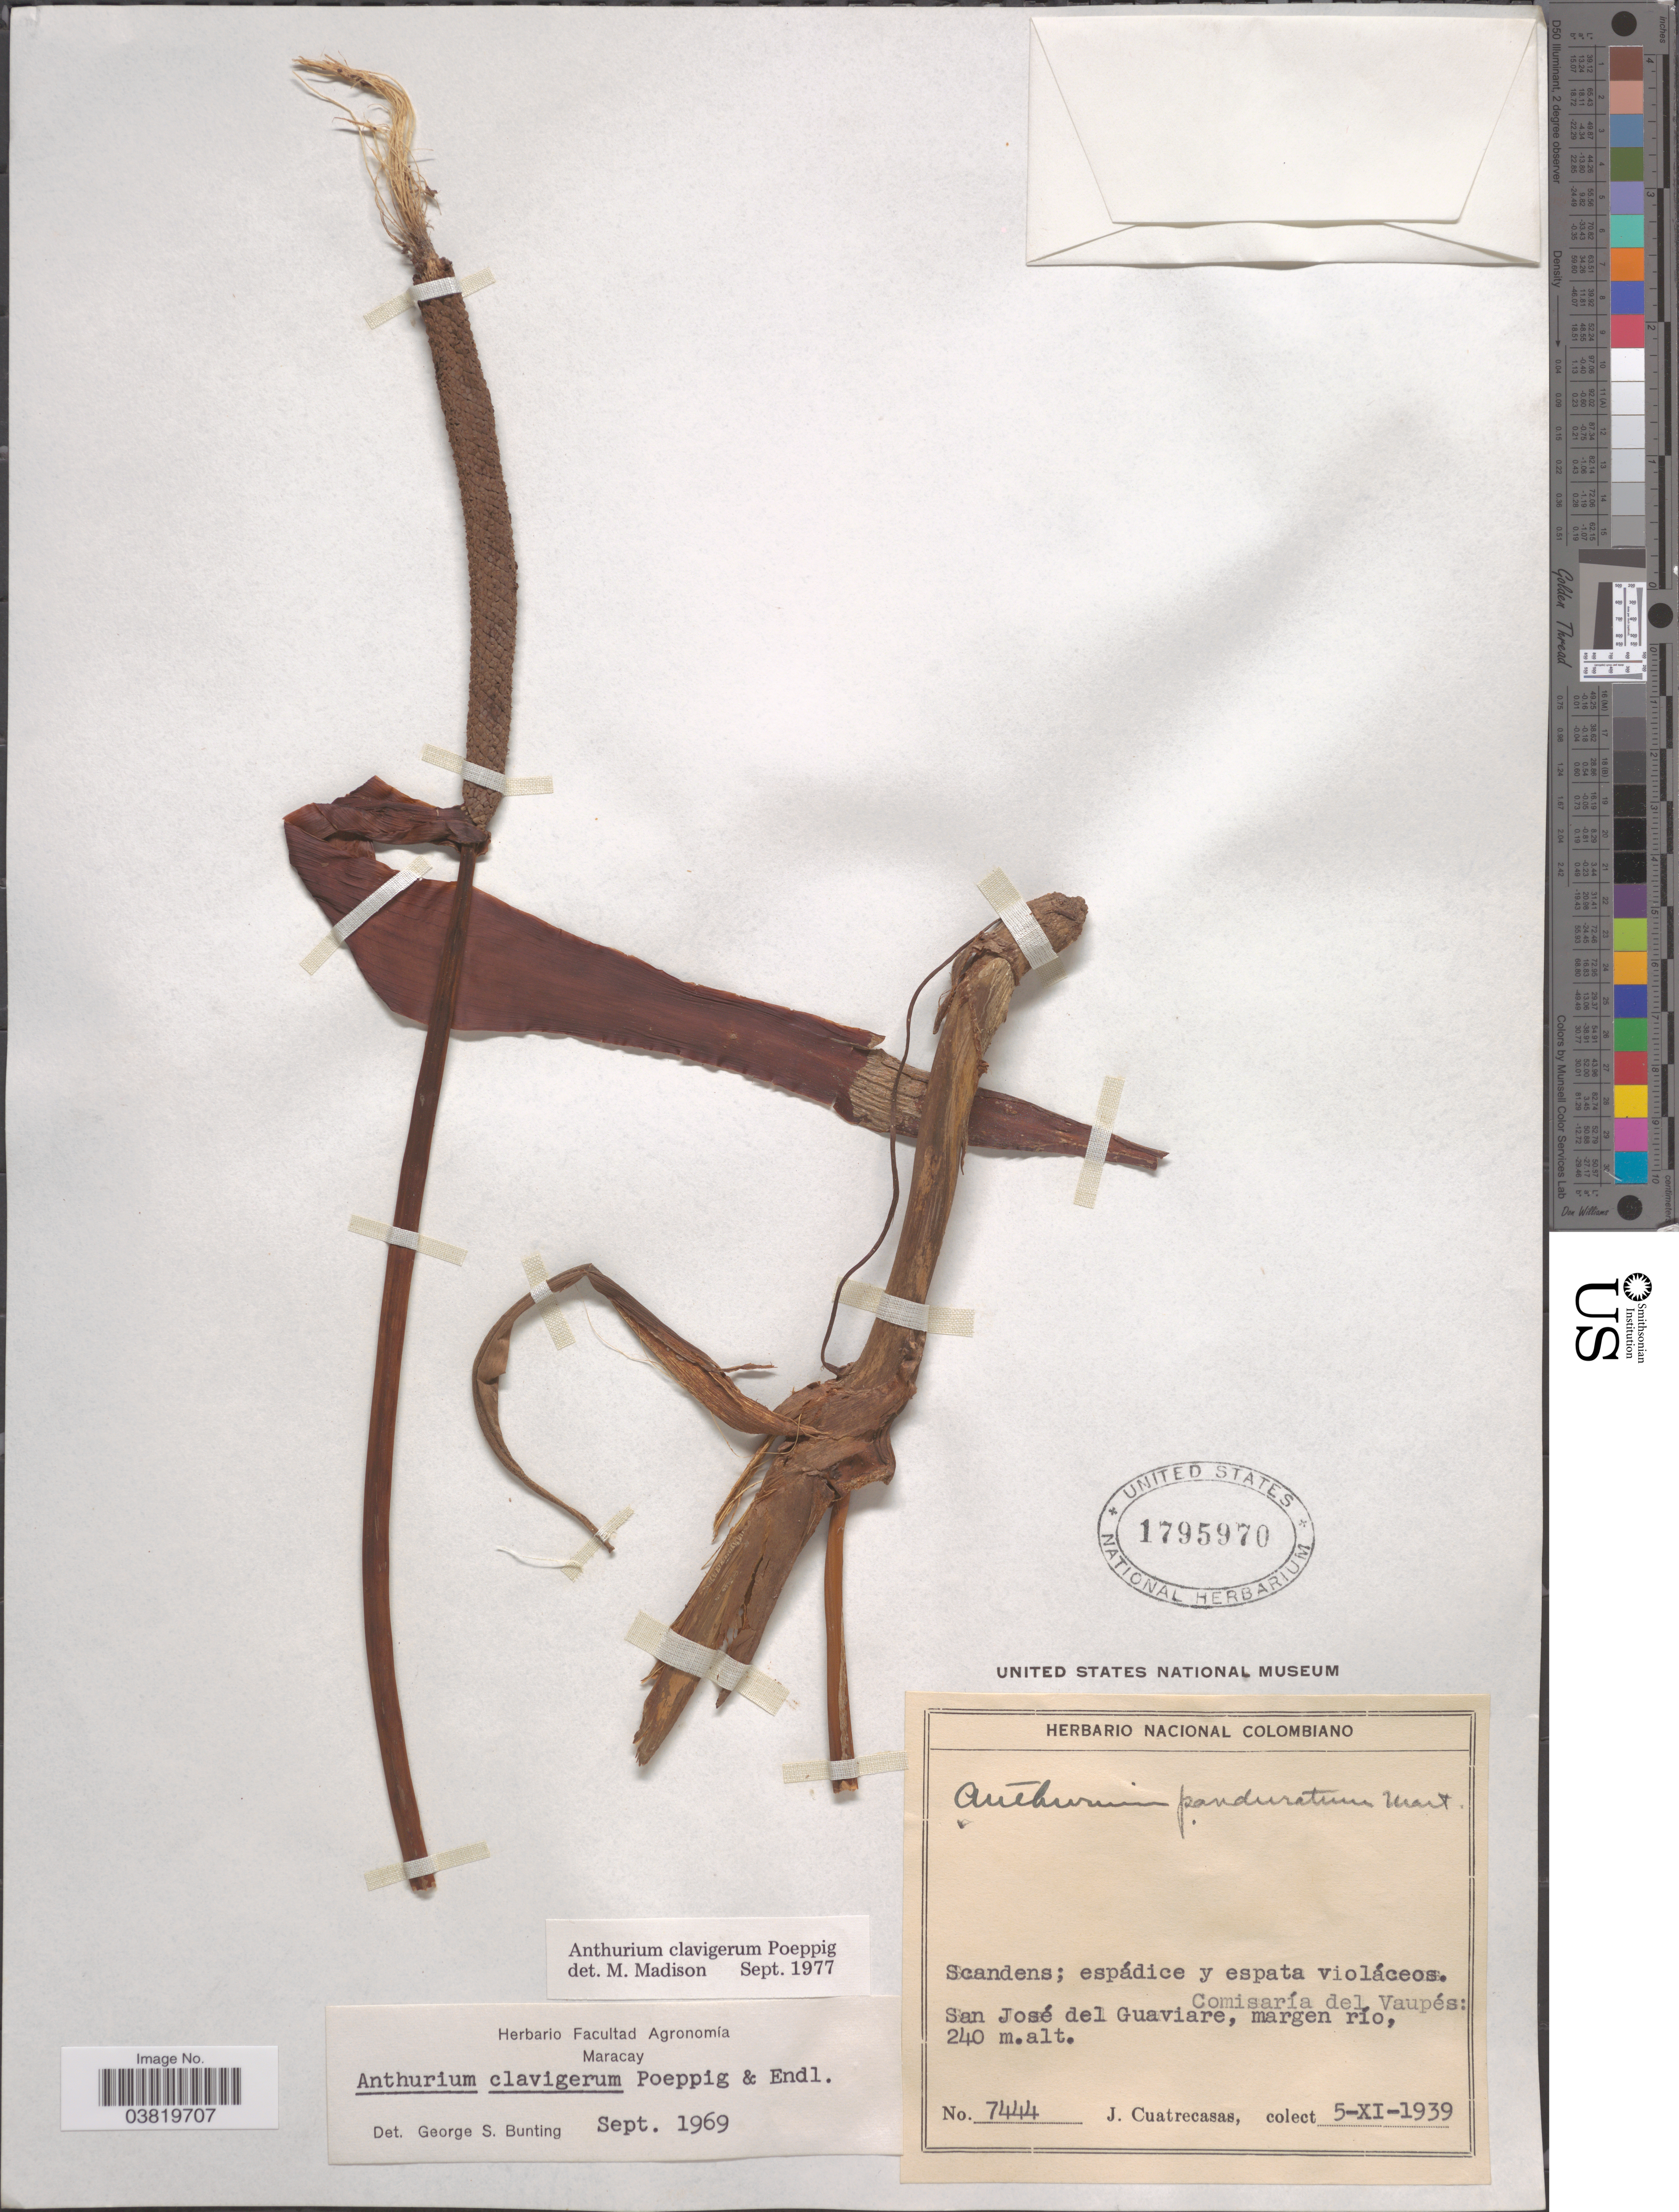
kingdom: Plantae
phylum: Tracheophyta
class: Liliopsida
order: Alismatales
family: Araceae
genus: Anthurium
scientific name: Anthurium clavigerum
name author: Poepp. & Endl.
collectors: J. Cuatrecasas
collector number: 7444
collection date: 1939-11-05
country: Colombia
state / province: Vaupés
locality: Scandens; espádice y espata violáceos. Comisaría del Vaupés: San José del Guaviare, margen río.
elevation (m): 240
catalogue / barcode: US 1795970